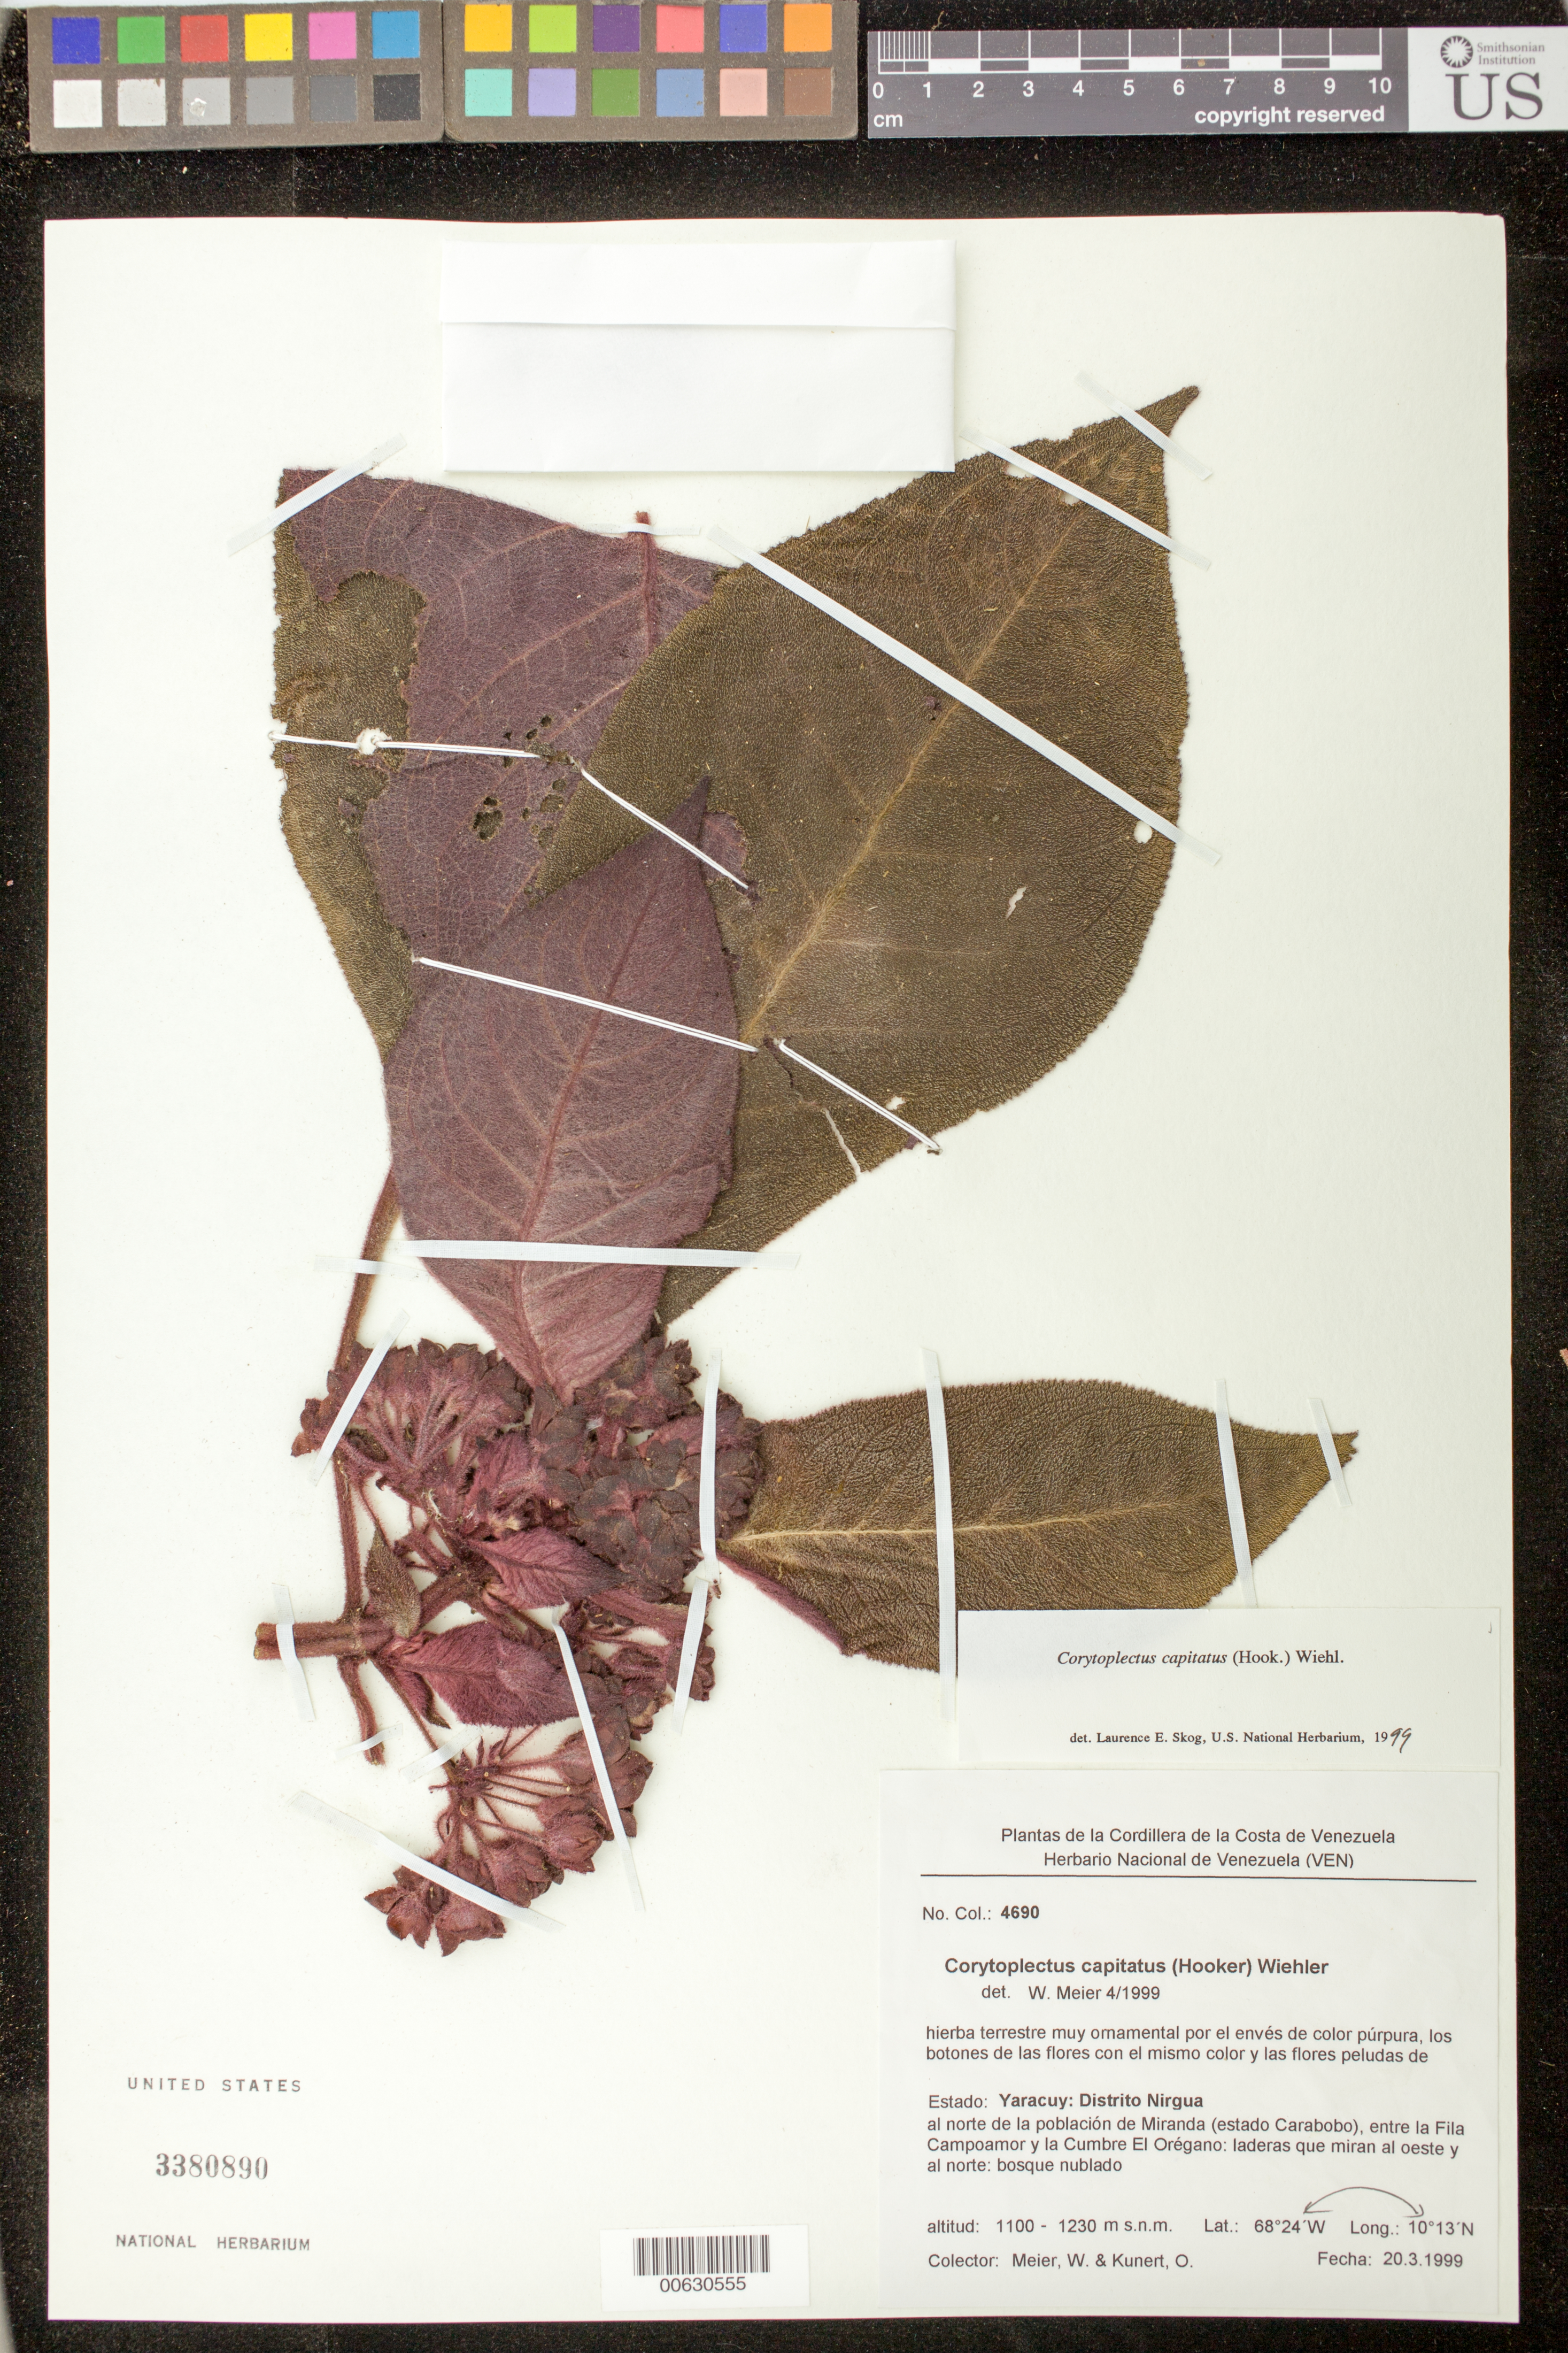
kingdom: Plantae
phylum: Tracheophyta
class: Magnoliopsida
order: Lamiales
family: Gesneriaceae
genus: Corytoplectus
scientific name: Corytoplectus capitatus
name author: (Hook.) Wiehler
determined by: Skog, Laurence E.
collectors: W. Meier & O. Kunert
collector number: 4690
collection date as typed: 20 Mar 1999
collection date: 1999-03-20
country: Venezuela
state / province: Yaracuy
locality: Distrito Nirgua; al norte de la población de Miranda (estado Carabobo), entre la Fila Campoamor y la Cumbre El Orégano: laderas que miran al oeste y al norte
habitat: Bosque nublado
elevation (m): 1100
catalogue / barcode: US 3380890